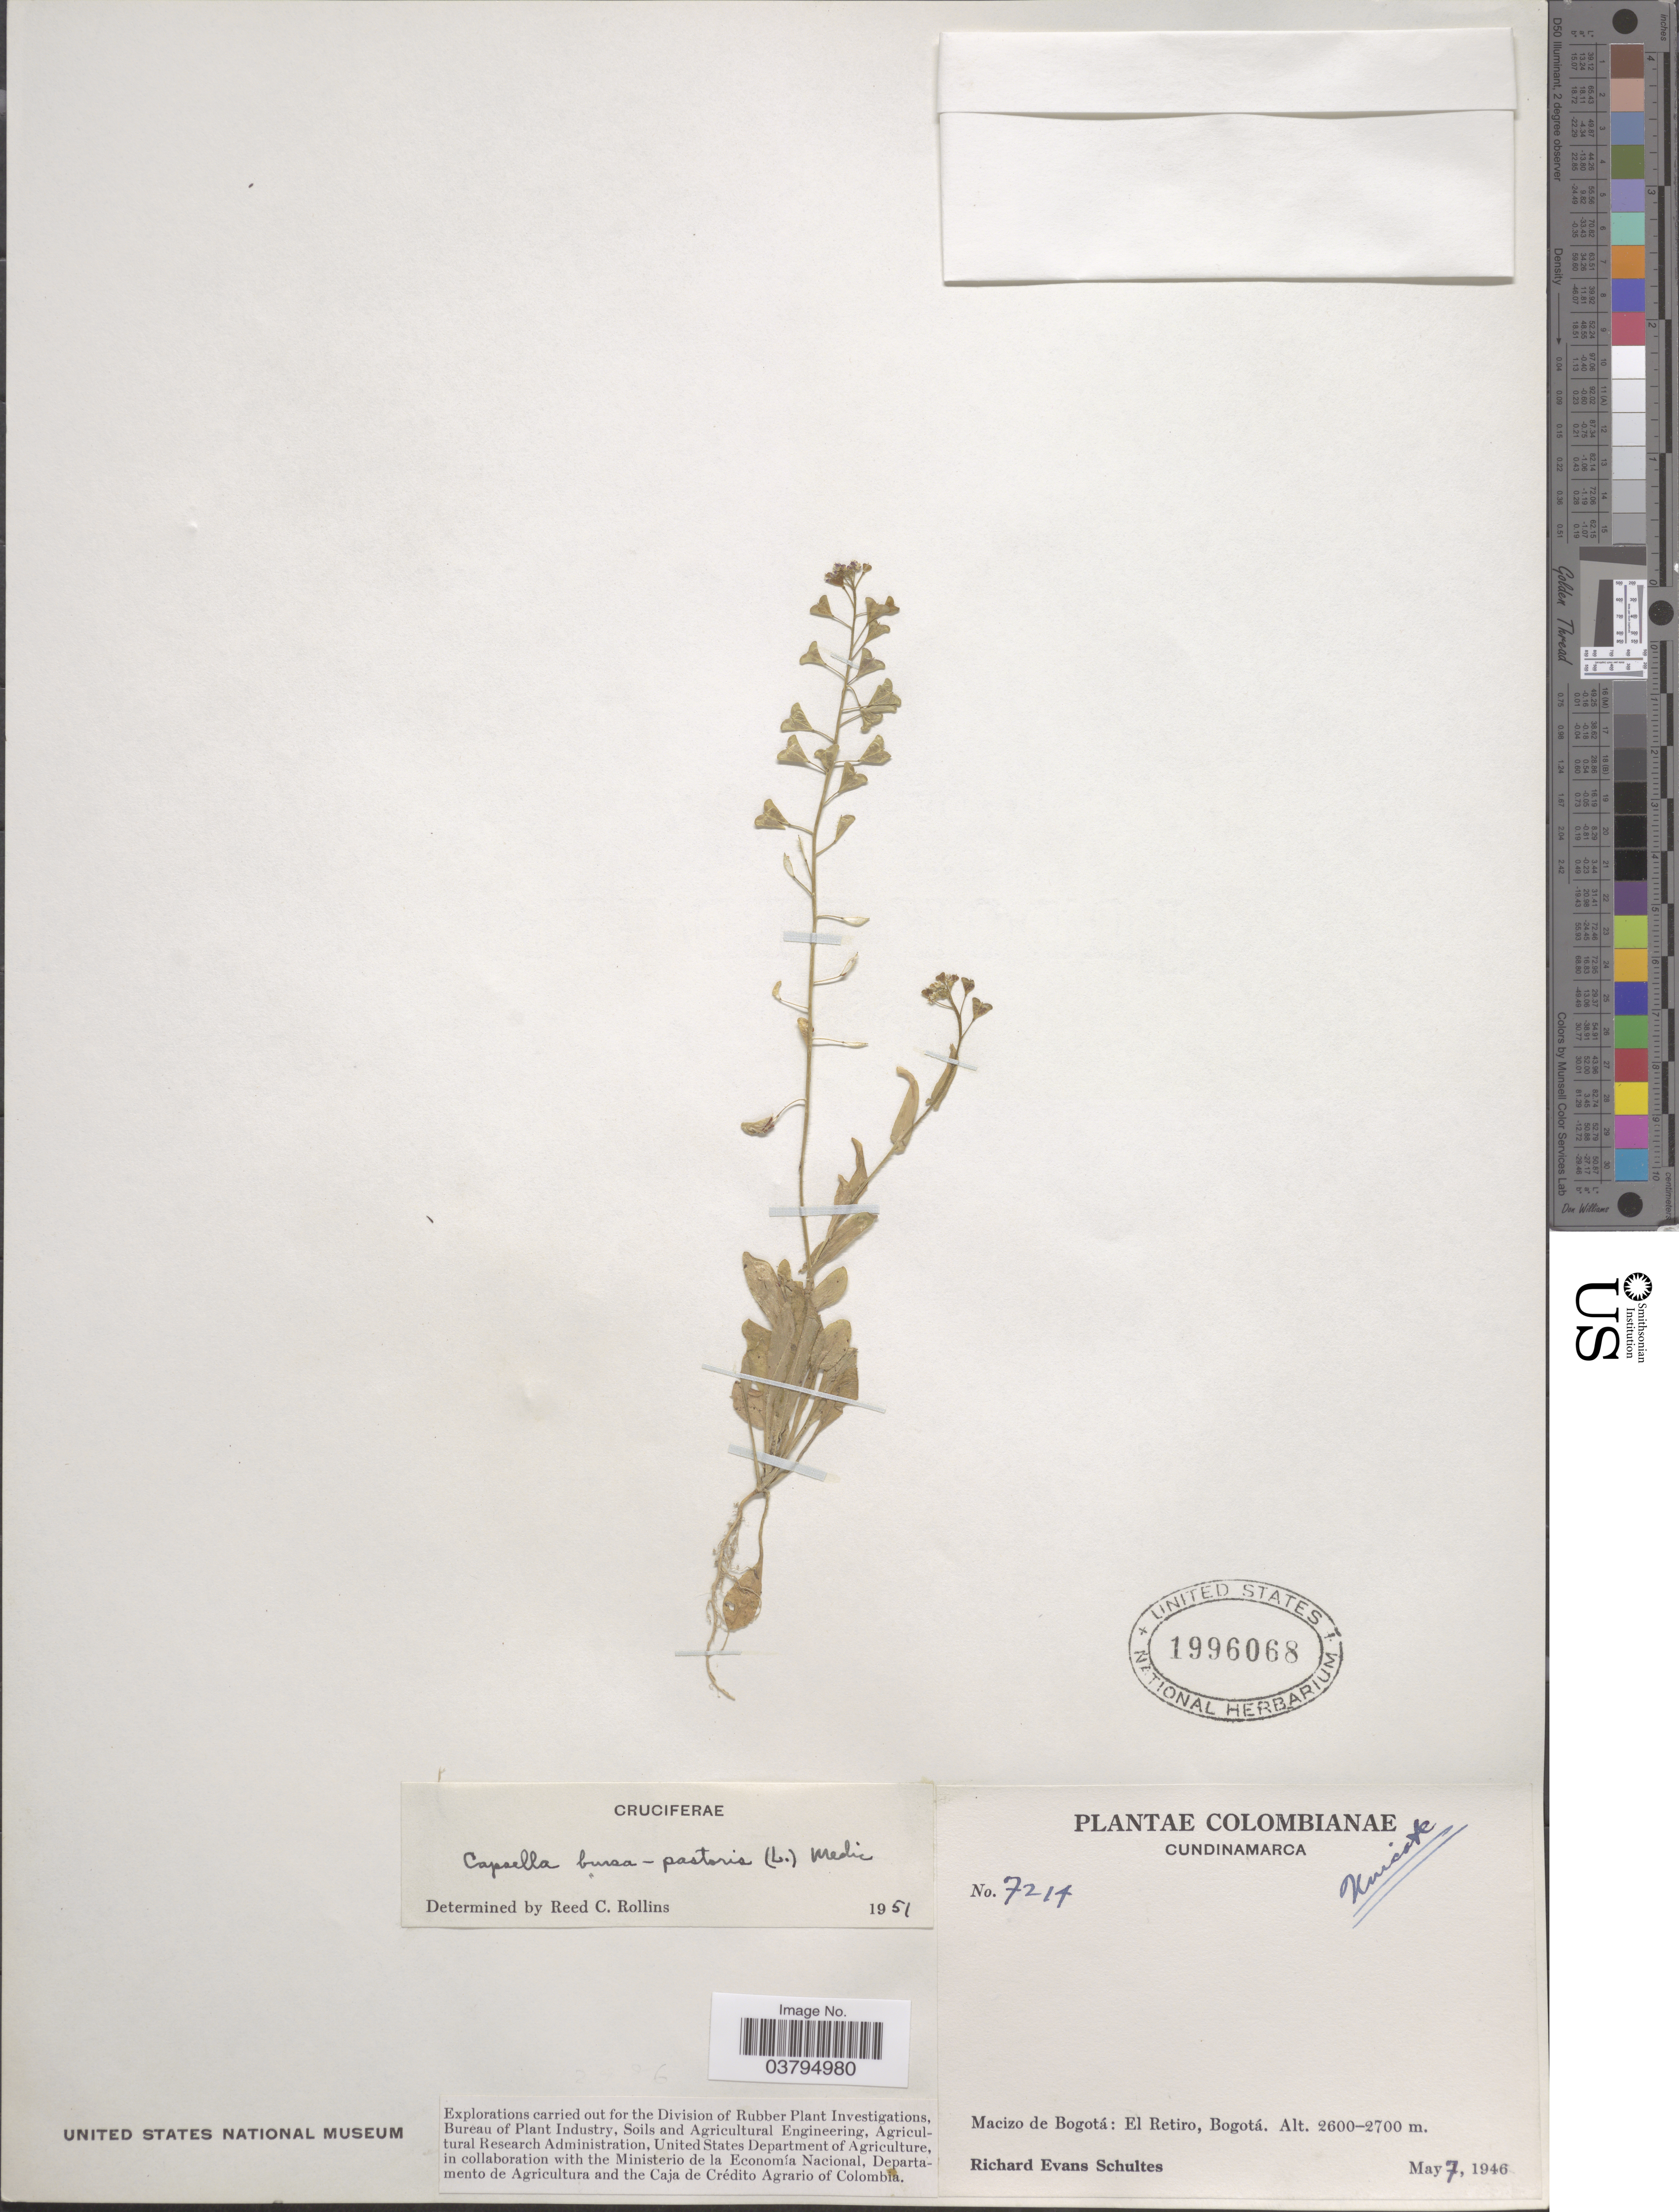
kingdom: Plantae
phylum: Tracheophyta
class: Magnoliopsida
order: Brassicales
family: Brassicaceae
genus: Capsella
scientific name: Capsella bursa-pastoris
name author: (L.) Medik.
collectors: R. E. Schultes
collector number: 7214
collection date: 1946-05-07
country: Colombia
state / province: Cundinamarca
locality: Macizo de Bogotá: El Retiro, Bogotá.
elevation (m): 2600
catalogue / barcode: US 1996068